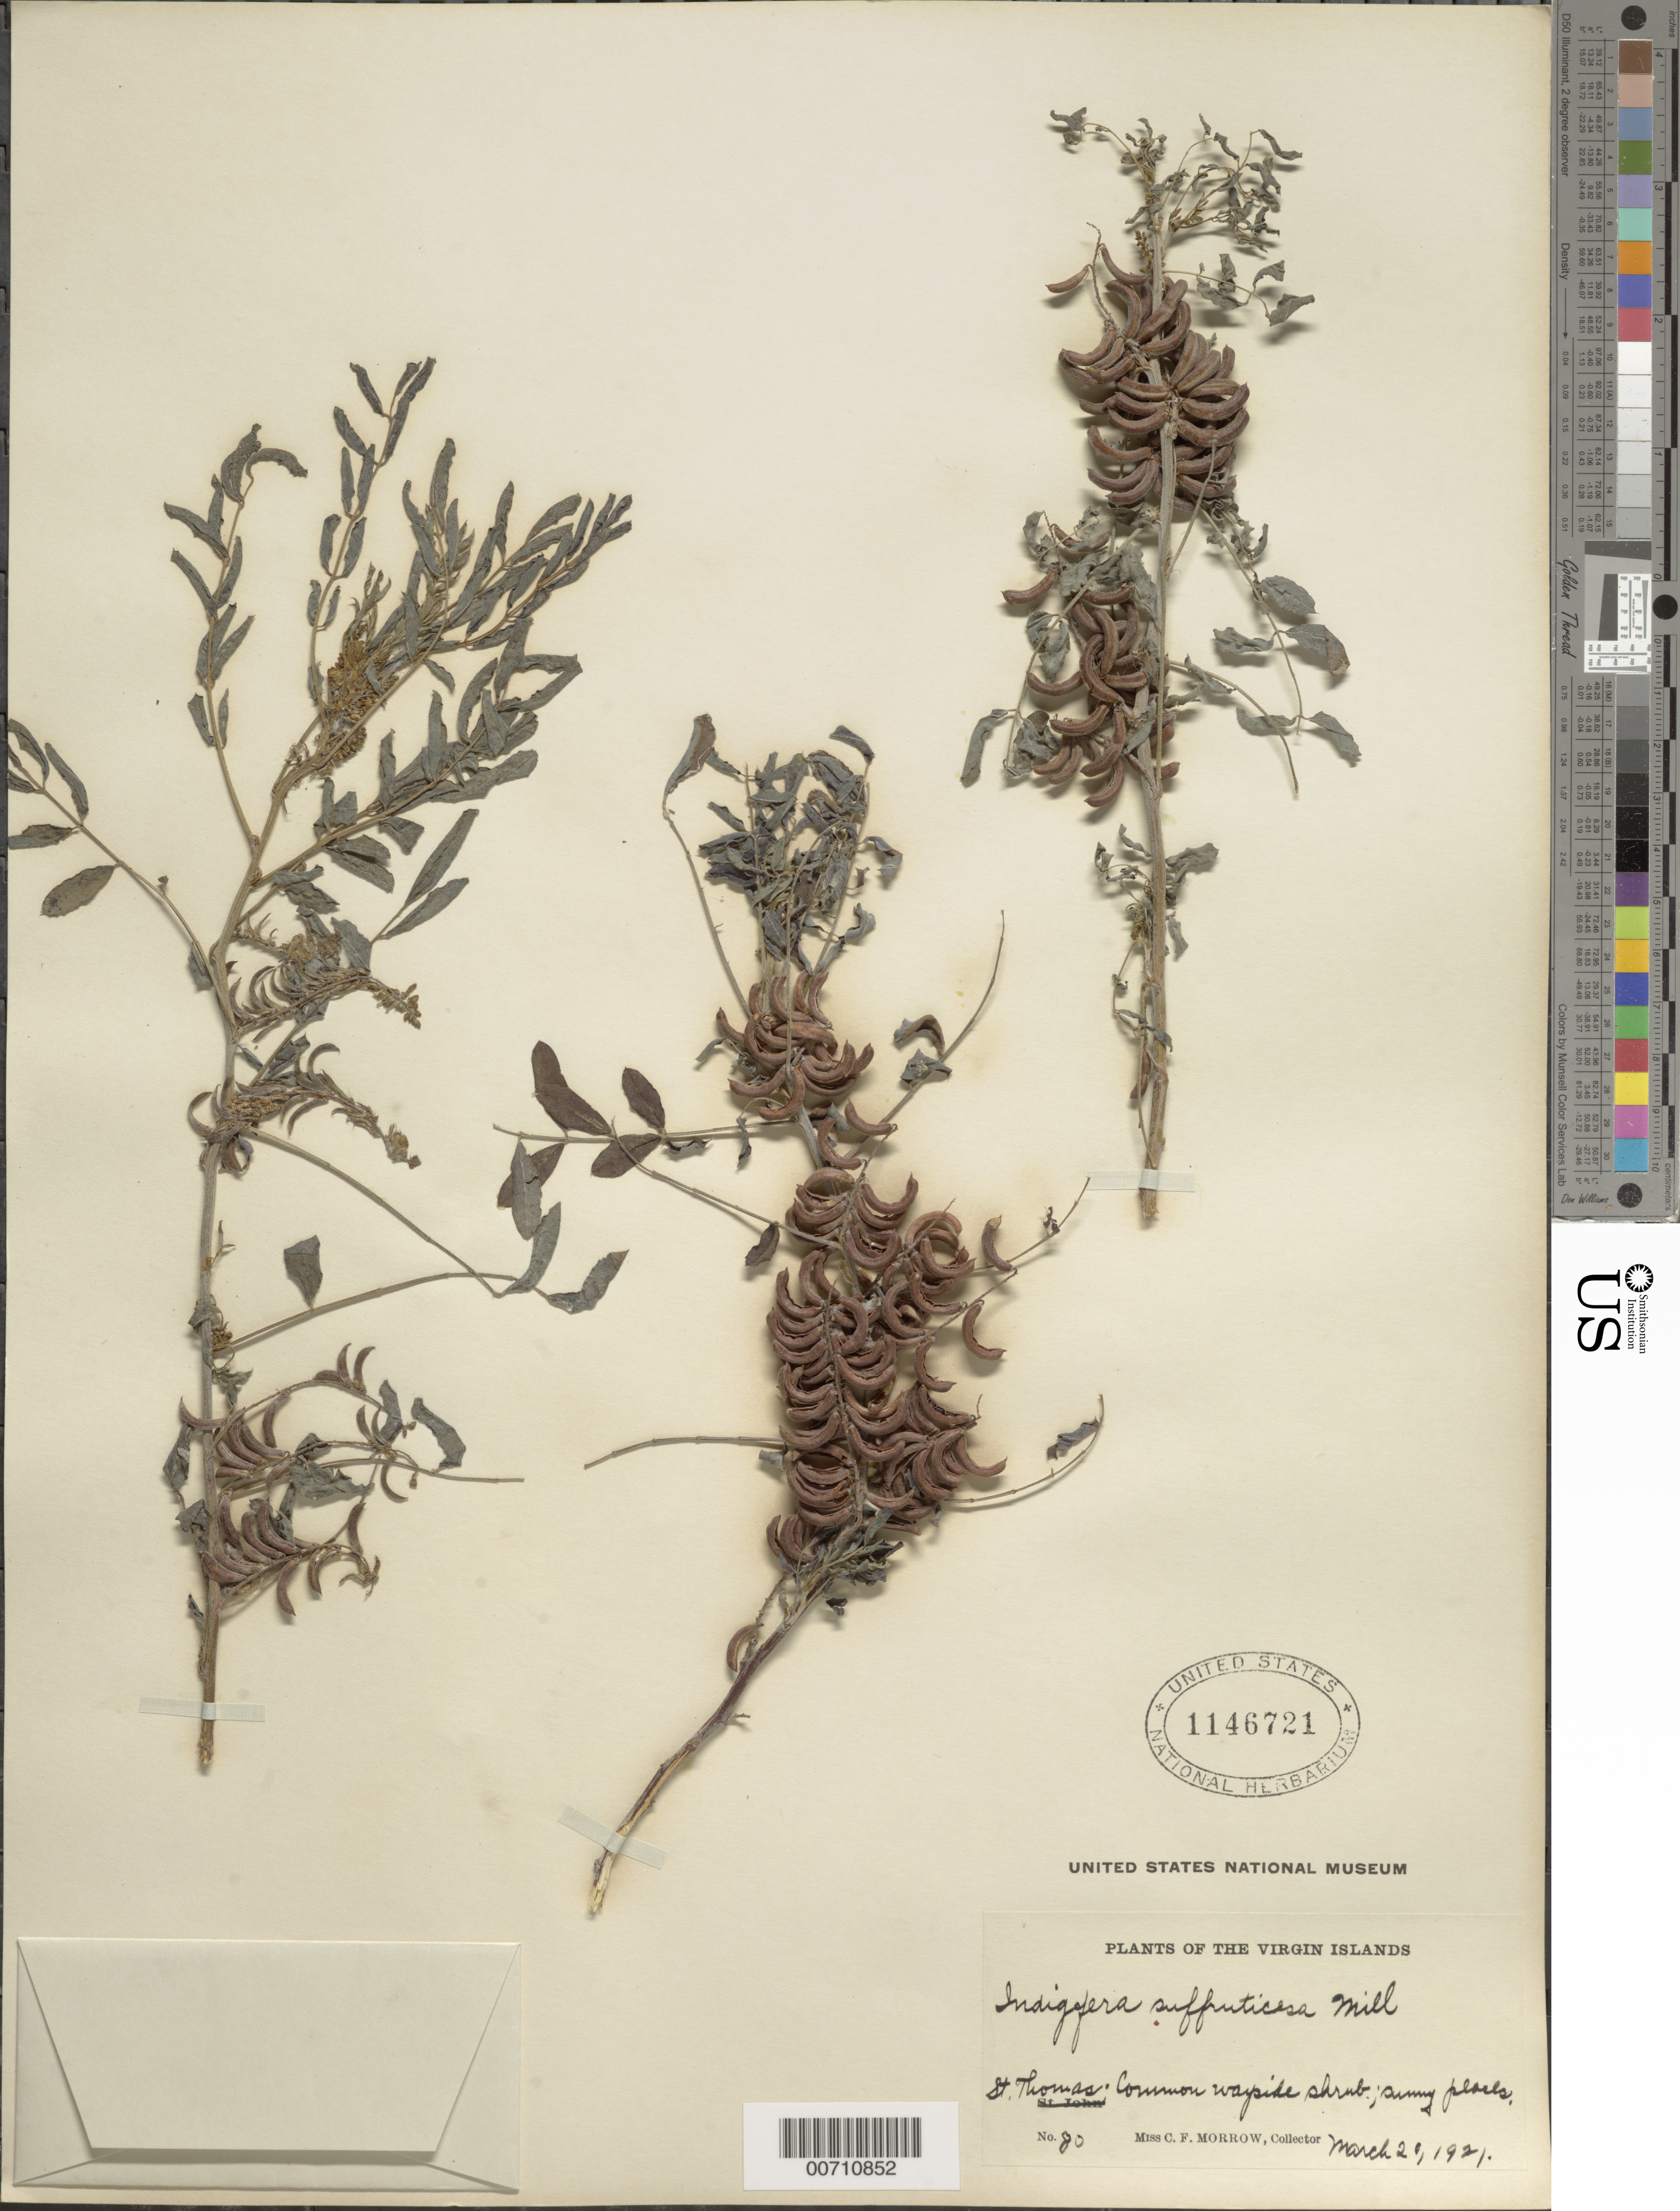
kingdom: Plantae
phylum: Tracheophyta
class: Magnoliopsida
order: Fabales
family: Fabaceae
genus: Indigofera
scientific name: Indigofera suffruticosa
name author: Mill.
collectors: C. Morrow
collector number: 80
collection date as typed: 20 Mar 1921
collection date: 1921-03-20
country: U.S. Virgin Islands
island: St. Thomas Island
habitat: Sunny places, wayside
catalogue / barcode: US 1146721